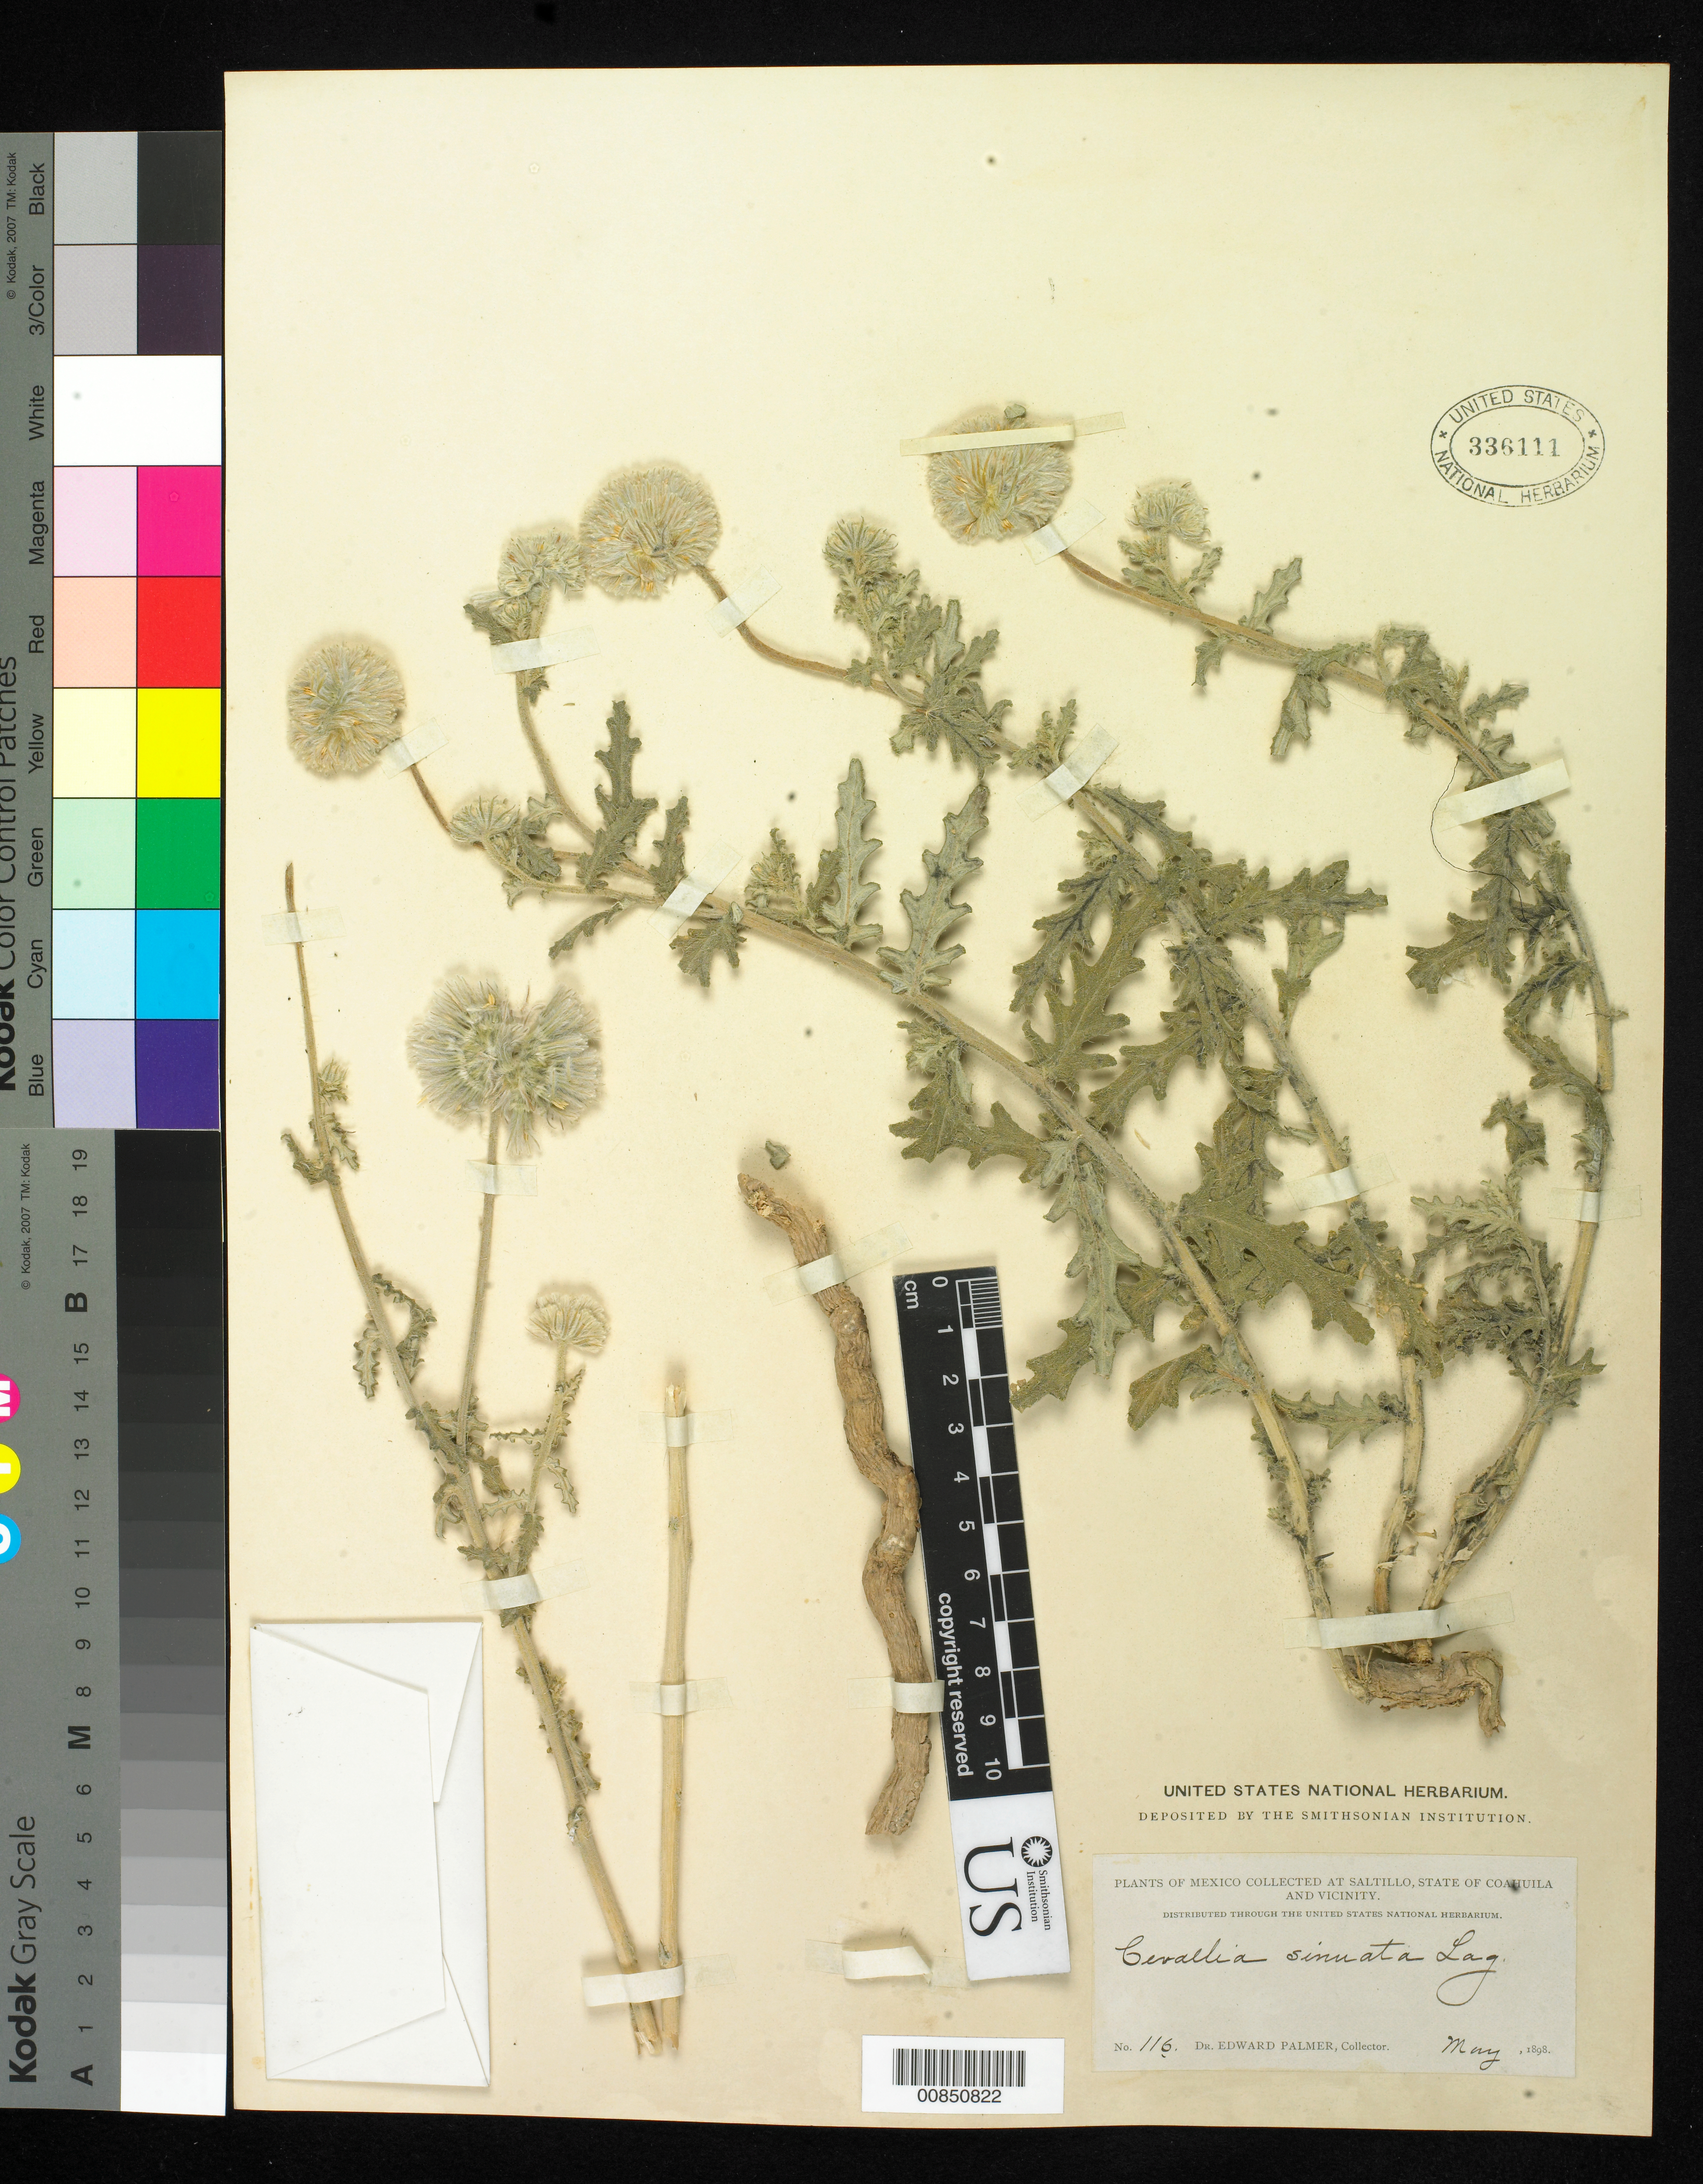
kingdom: Plantae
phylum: Tracheophyta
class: Magnoliopsida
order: Cornales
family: Loasaceae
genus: Cevallia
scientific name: Cevallia sinuata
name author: Lag.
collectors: E. Palmer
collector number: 116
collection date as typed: May 1898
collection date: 1898-05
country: Mexico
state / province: Coahuila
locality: Saltillo, Coahuila and vicinity.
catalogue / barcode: US 336111